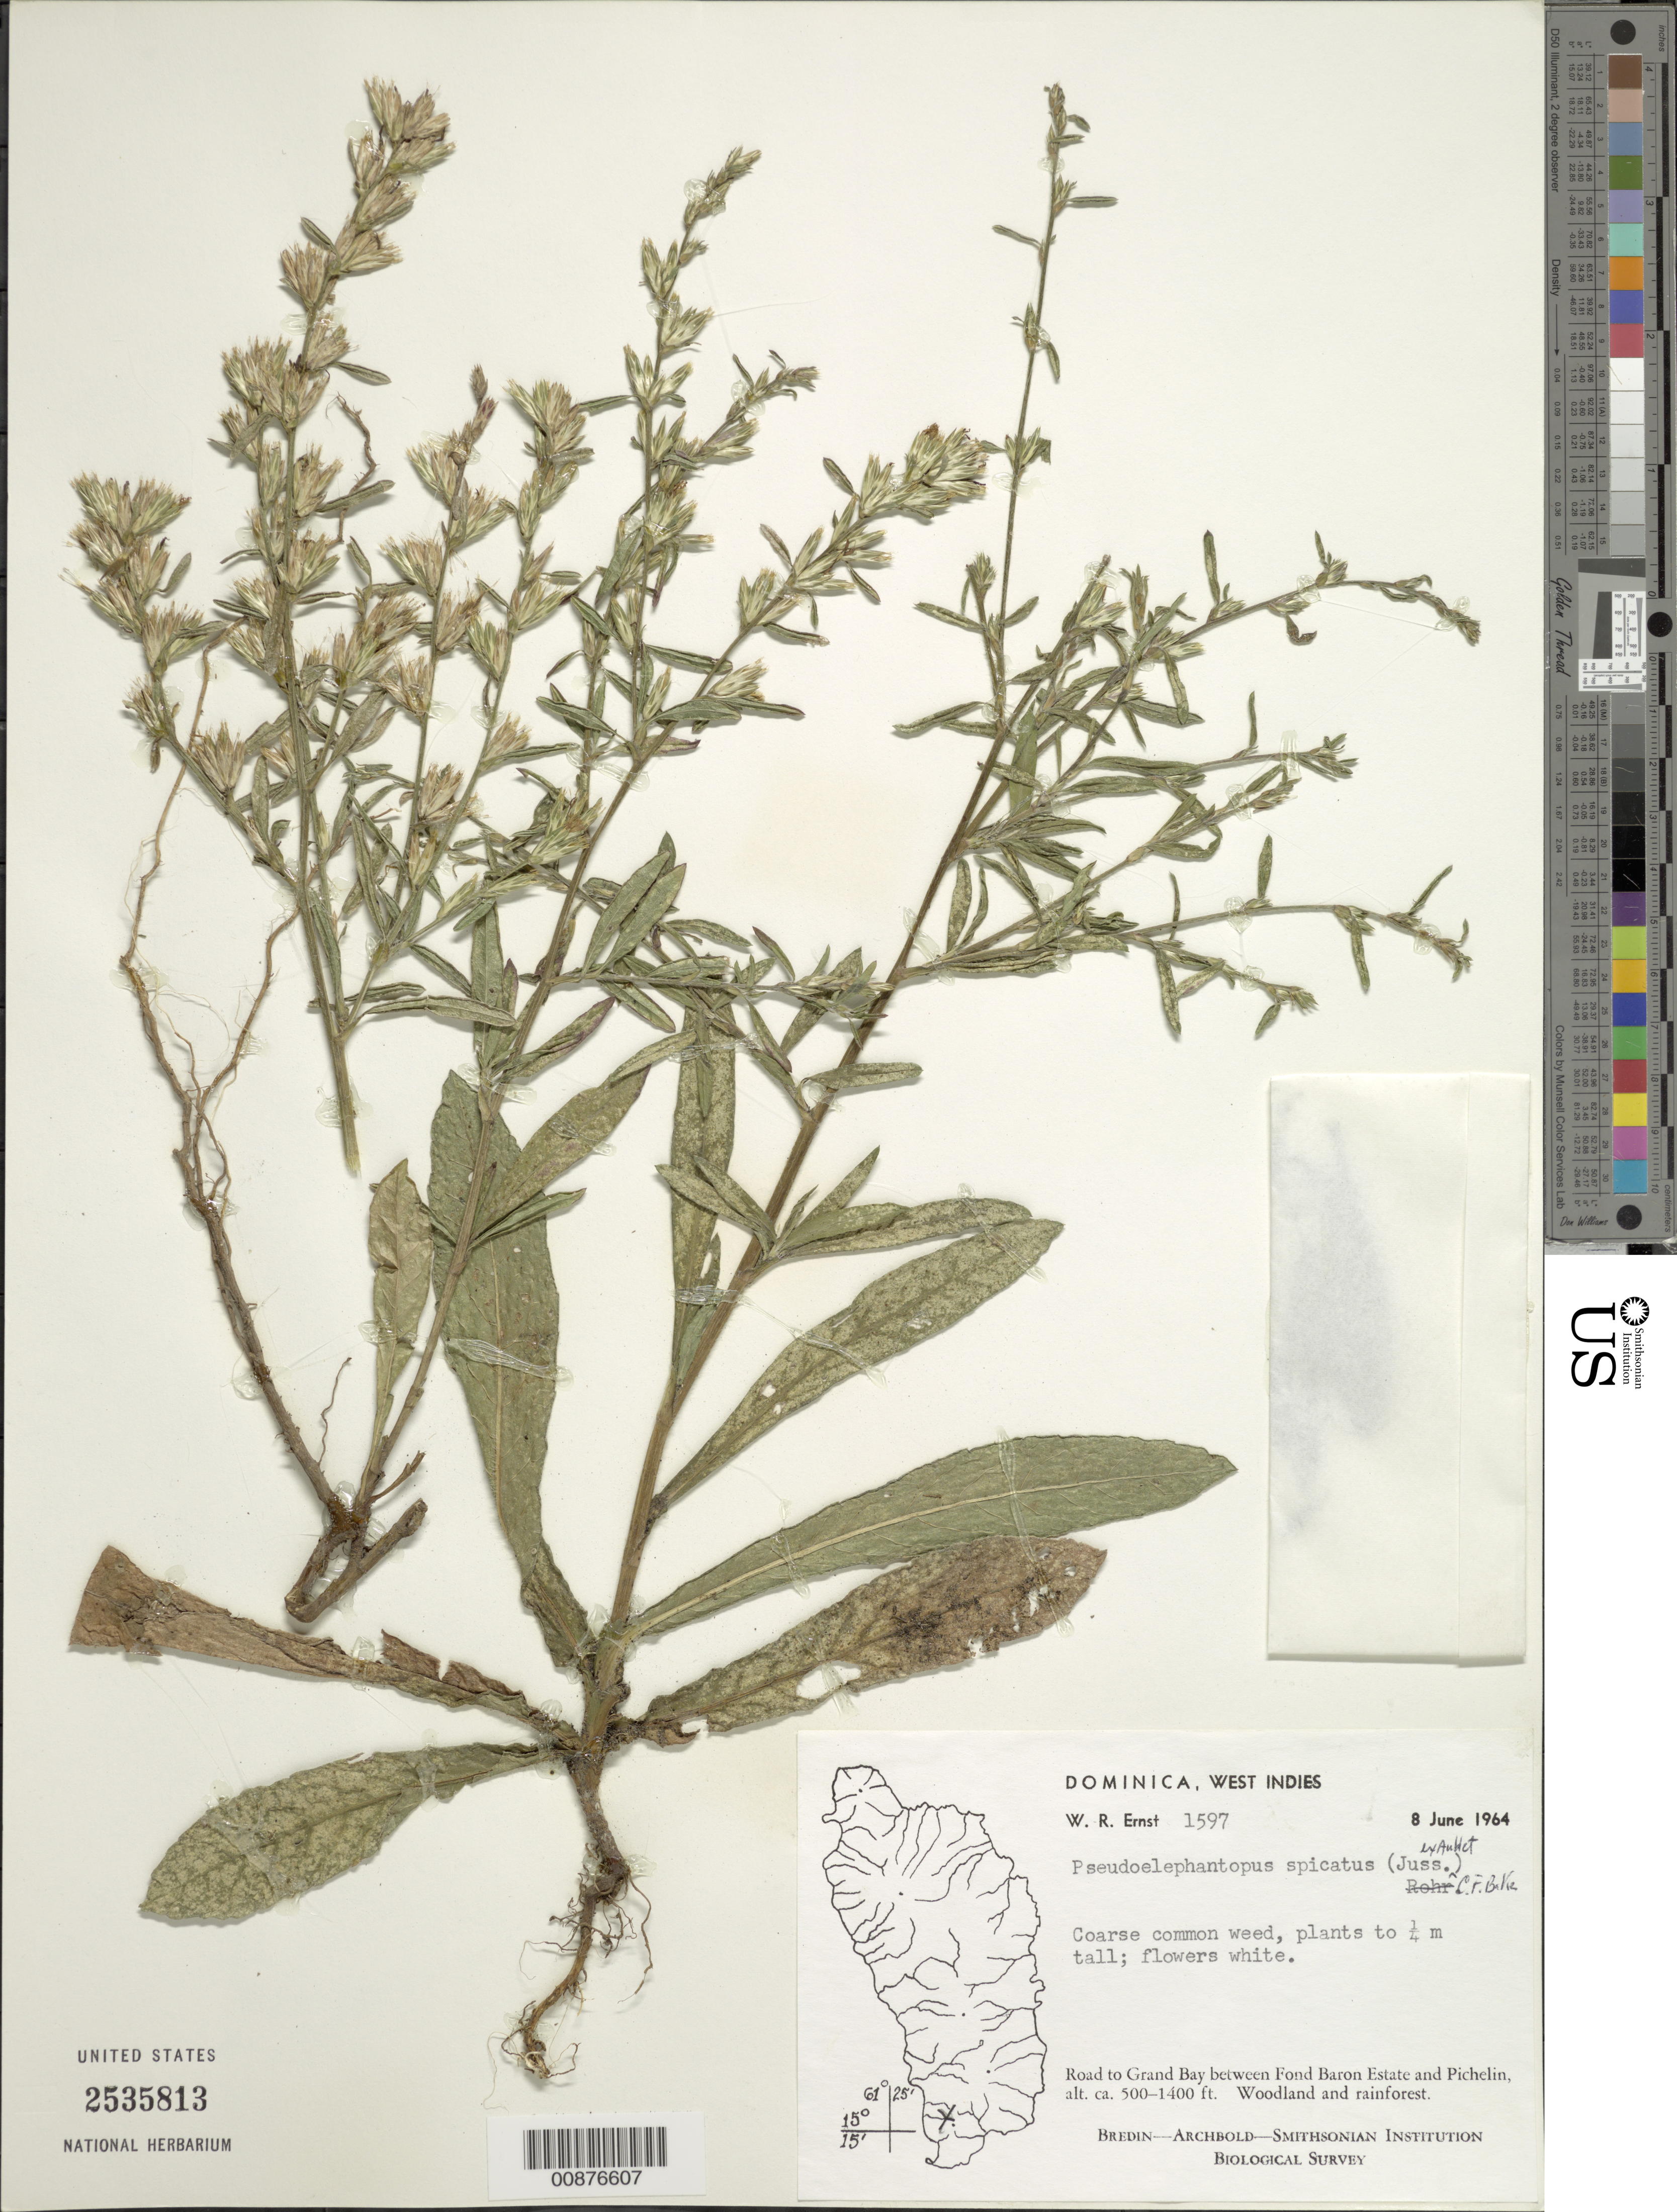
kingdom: Plantae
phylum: Tracheophyta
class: Magnoliopsida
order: Asterales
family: Asteraceae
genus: Pseudelephantopus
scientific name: Pseudelephantopus spicatus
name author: (Juss. ex Aubl.) C.F. Baker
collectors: W. R. Ernst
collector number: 1597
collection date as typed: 08 Jun 1964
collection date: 1964-06-08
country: Dominica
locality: Road to Grand Bay, between Fond Baron Estateand Pichelin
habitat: Woodland and rainforest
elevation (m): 152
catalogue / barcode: US 253813